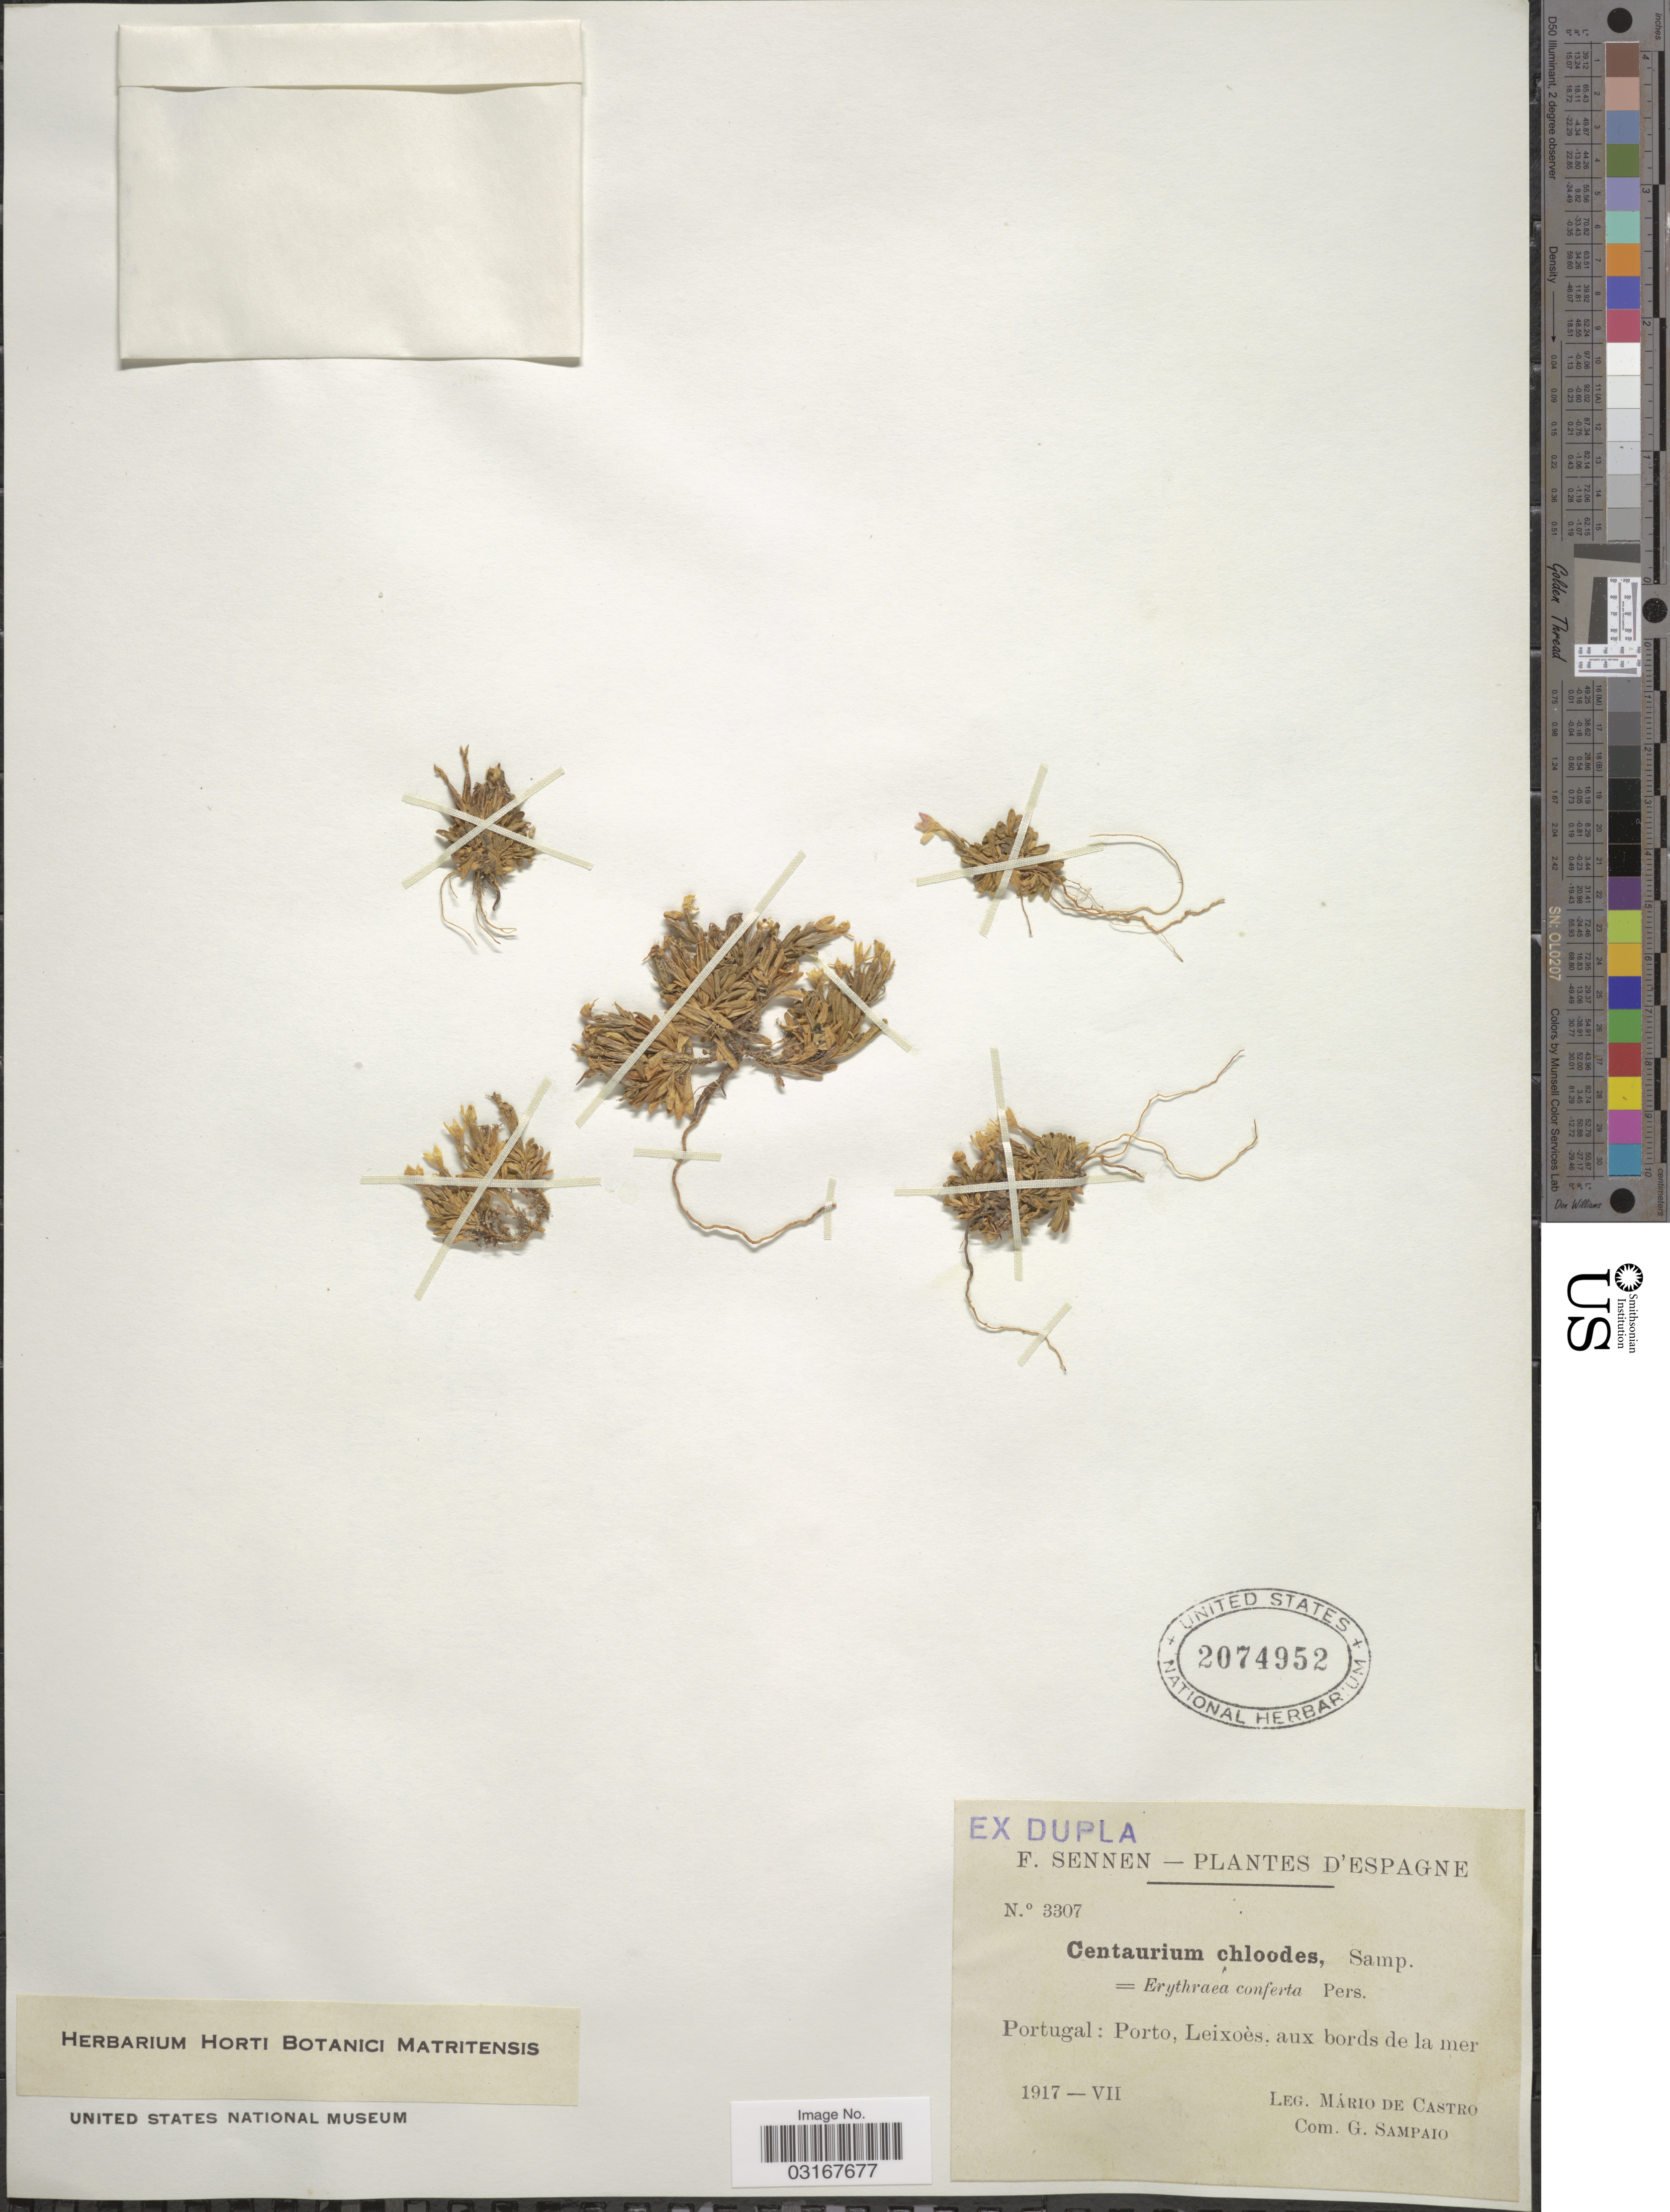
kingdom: Plantae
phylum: Tracheophyta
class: Magnoliopsida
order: Gentianales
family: Gentianaceae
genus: Centaurium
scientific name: Centaurium chloodes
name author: Samp.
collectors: M. Castro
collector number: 3307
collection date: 1917-07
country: Portugal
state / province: Porto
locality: Leixoès. aux bords de la mer.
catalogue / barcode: US 2074952